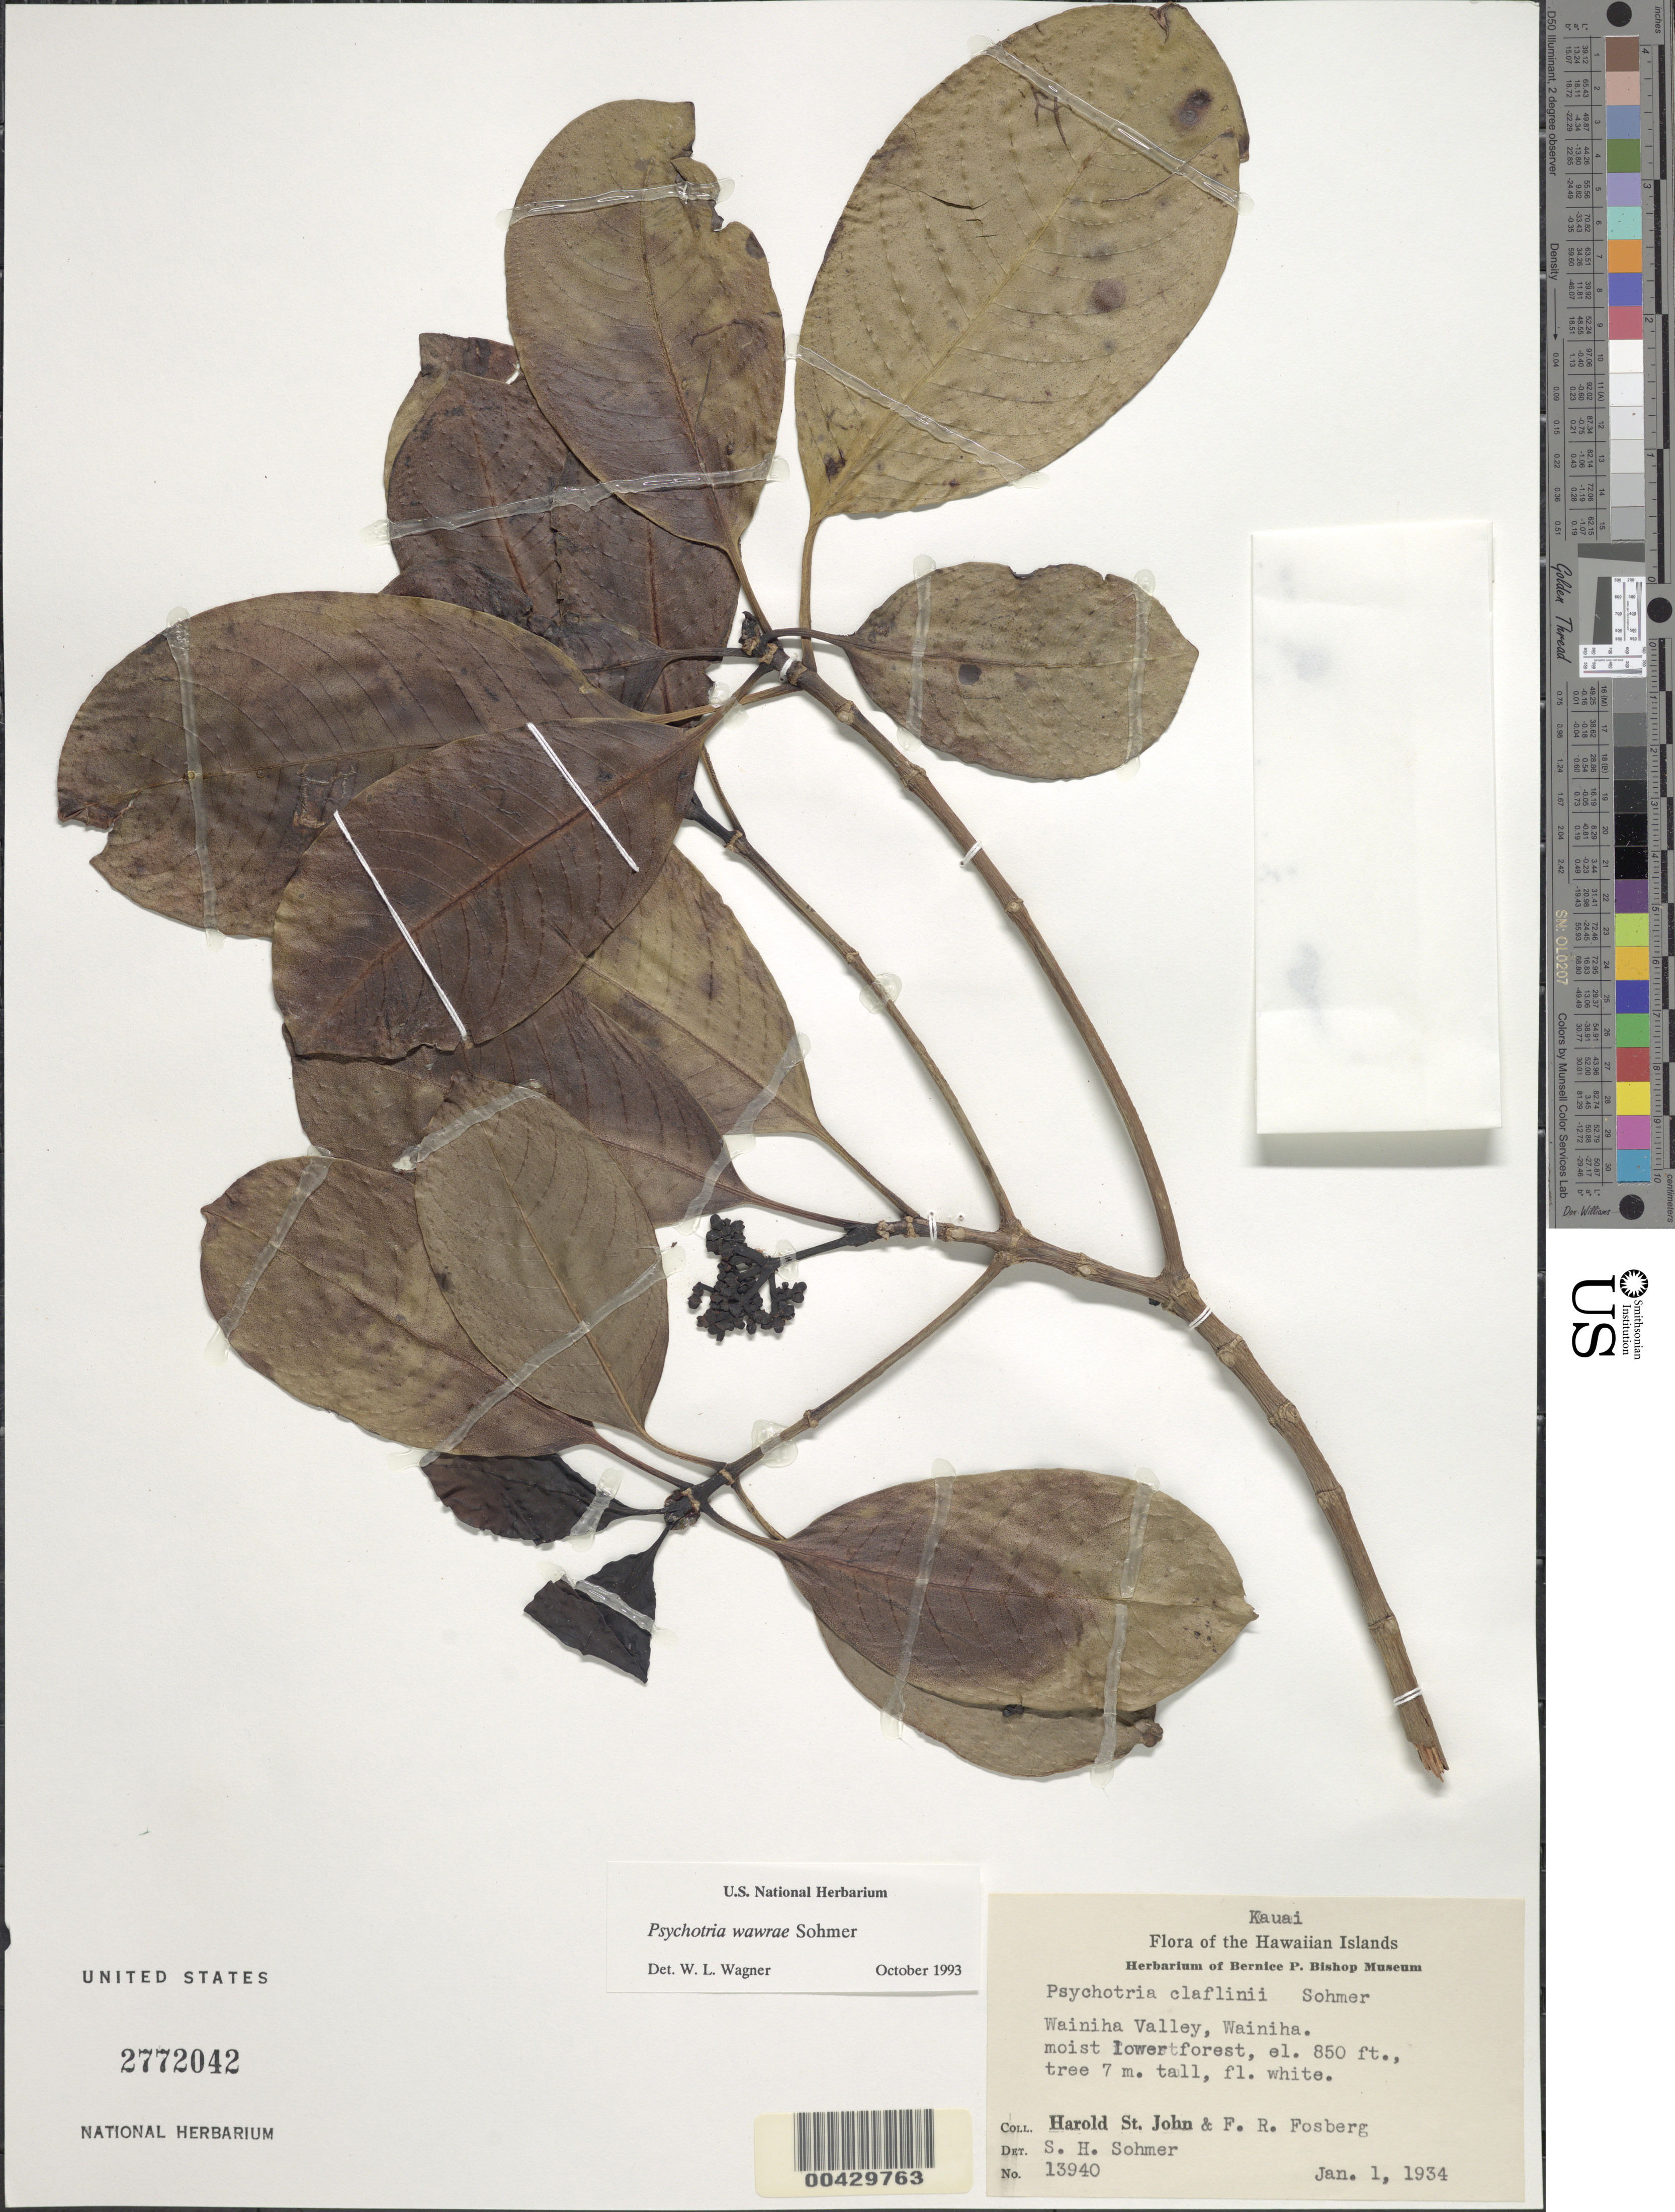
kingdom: Plantae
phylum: Tracheophyta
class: Magnoliopsida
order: Gentianales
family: Rubiaceae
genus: Psychotria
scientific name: Psychotria wawrae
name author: Sohmer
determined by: Wagner, W. L., (BOT), Smithsonian Institution - National Museum of Natural History (UNITED STATES)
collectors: H. St. John & F. R. Fosberg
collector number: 13940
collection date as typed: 1 Jan 1934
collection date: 1934-01-01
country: United States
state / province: Hawaii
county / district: Kauai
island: Kaua'i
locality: Wainiha Valley, Wainiha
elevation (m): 259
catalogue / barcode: US 2772042